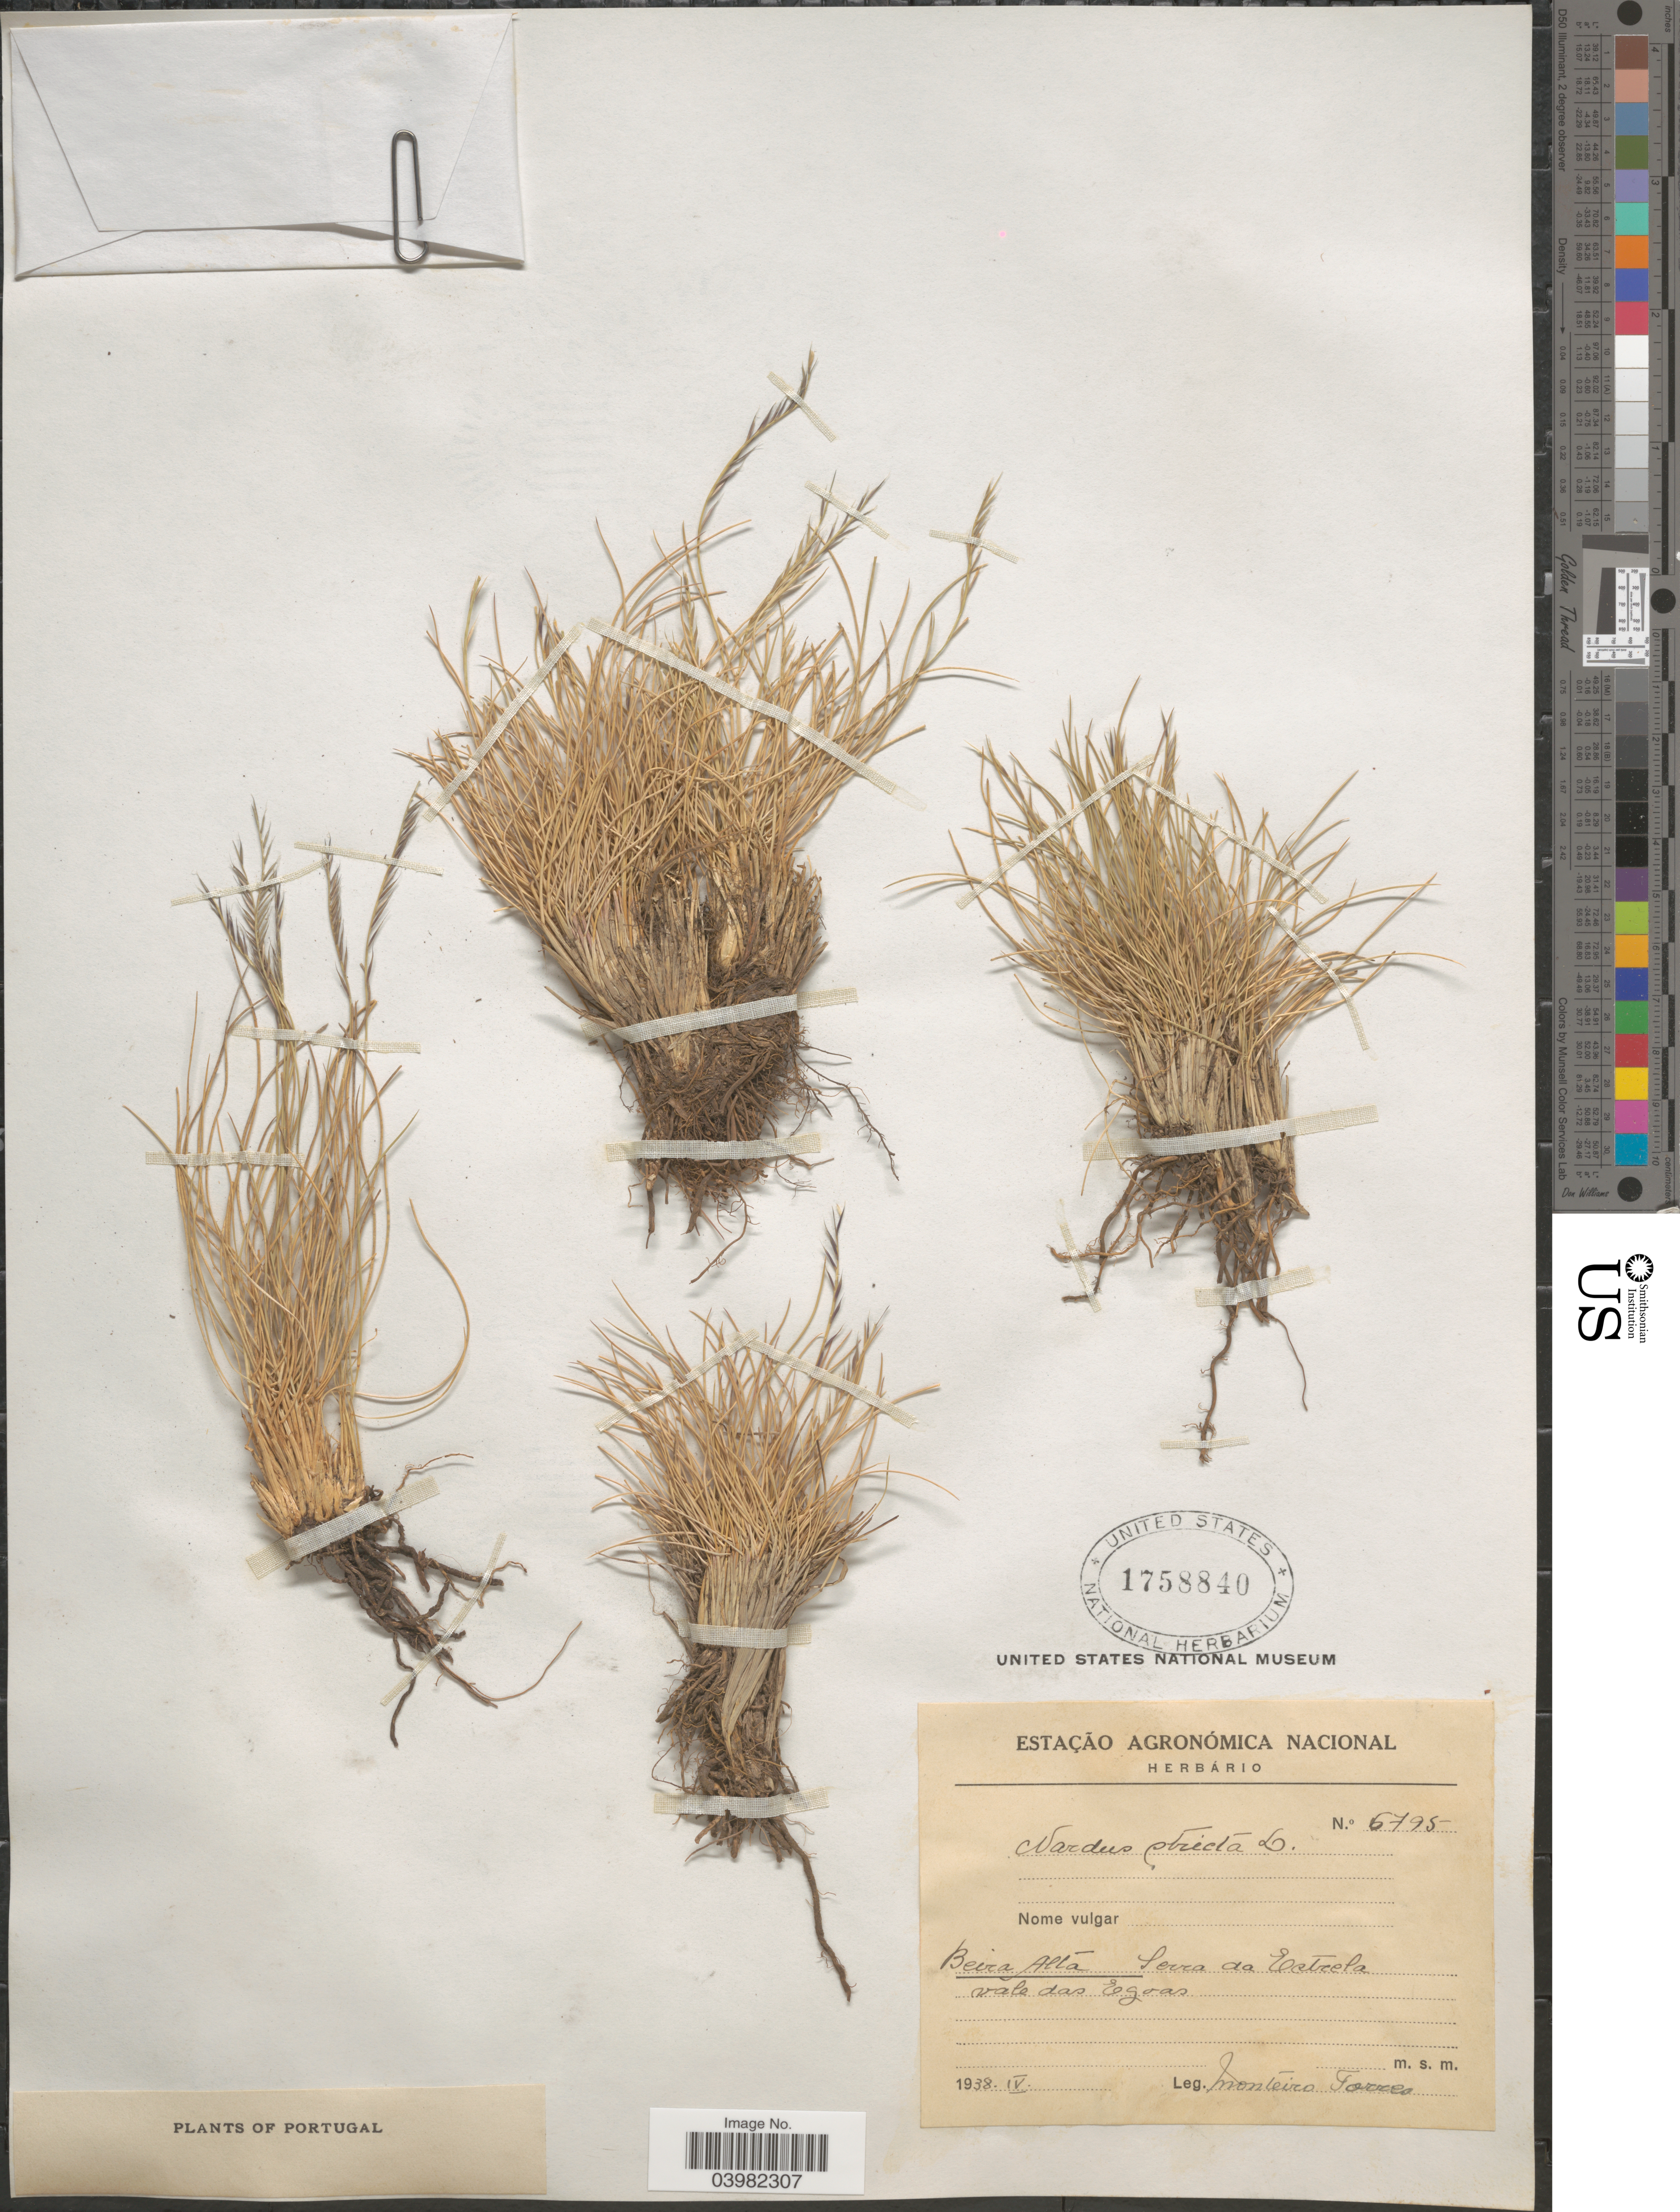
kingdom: Plantae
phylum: Tracheophyta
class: Liliopsida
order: Poales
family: Poaceae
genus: Nardus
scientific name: Nardus stricta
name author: L.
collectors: M. Torres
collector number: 6795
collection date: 1938-04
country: Portugal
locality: Beira Alta. Serra da Estrela vale das Egoas.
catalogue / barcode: US 1758840